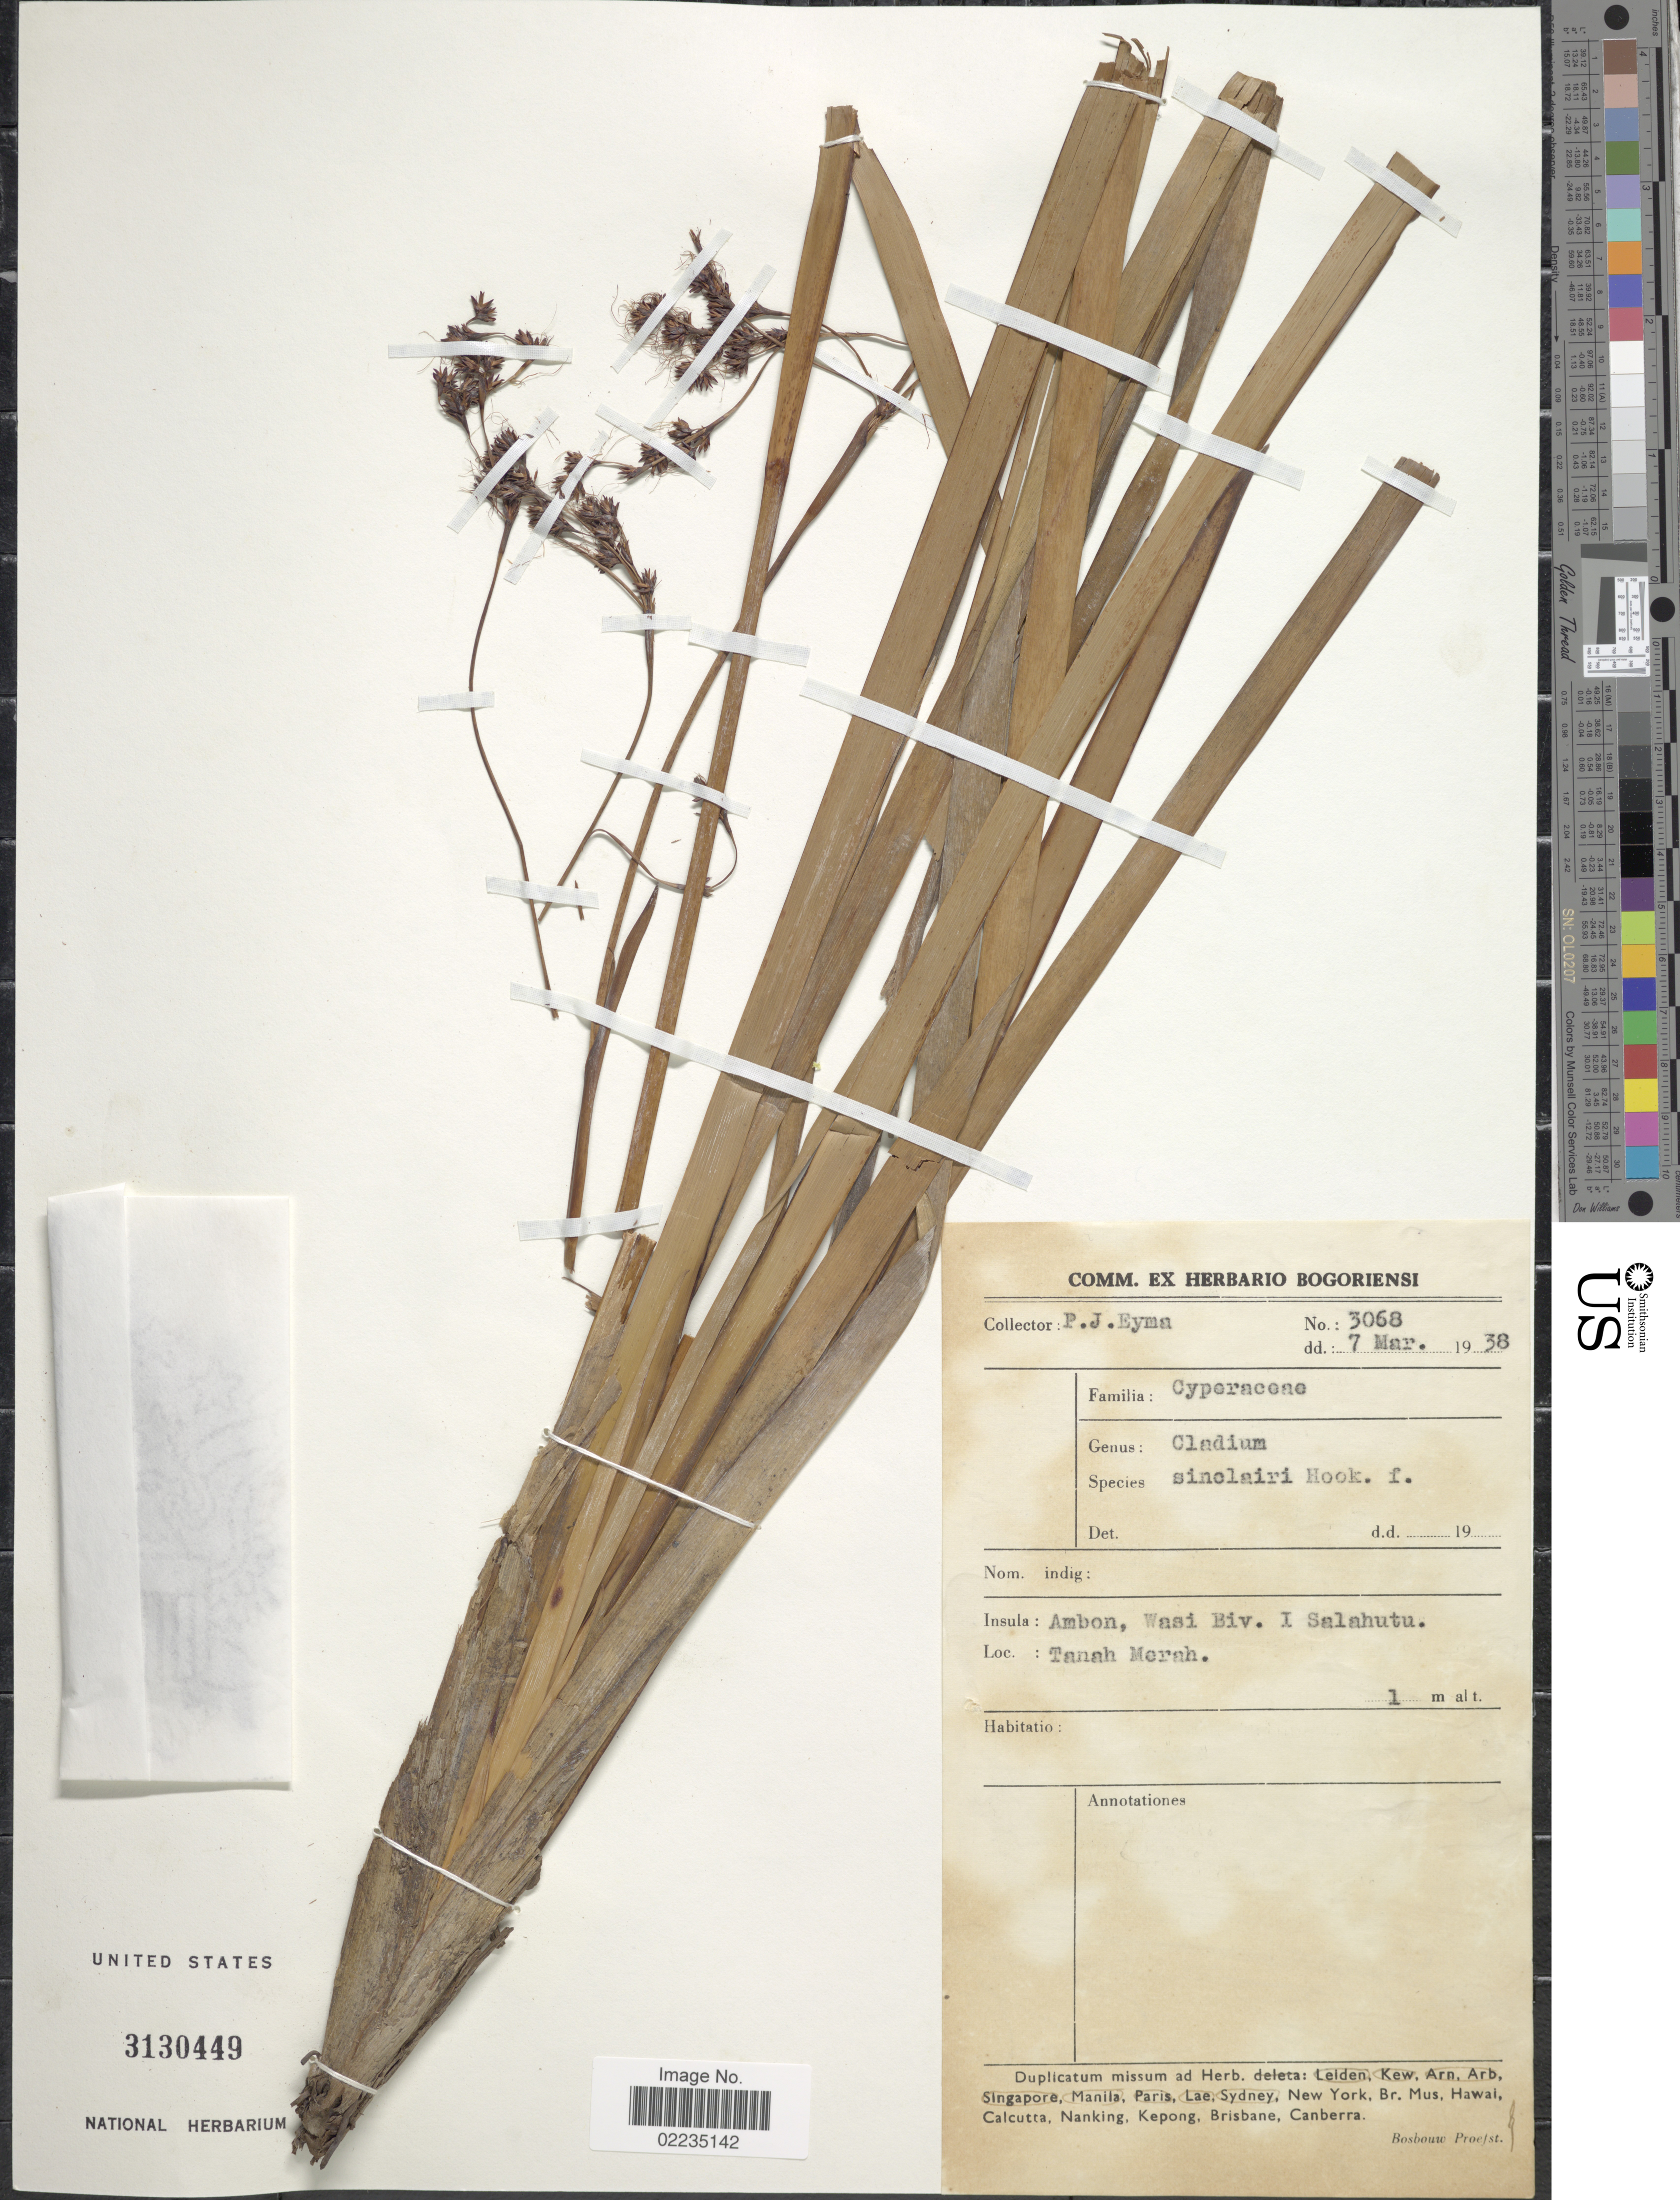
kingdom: Plantae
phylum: Tracheophyta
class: Liliopsida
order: Poales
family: Cyperaceae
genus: Machaerina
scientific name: Machaerina sinclairii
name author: (Hook. f.) T. Koyama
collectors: P. J. Eyma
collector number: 3068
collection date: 1938-03-07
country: Indonesia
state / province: Maluku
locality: Ambon, Wasi Biv. I Salahutu,Tanah Merah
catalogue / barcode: US 3130499